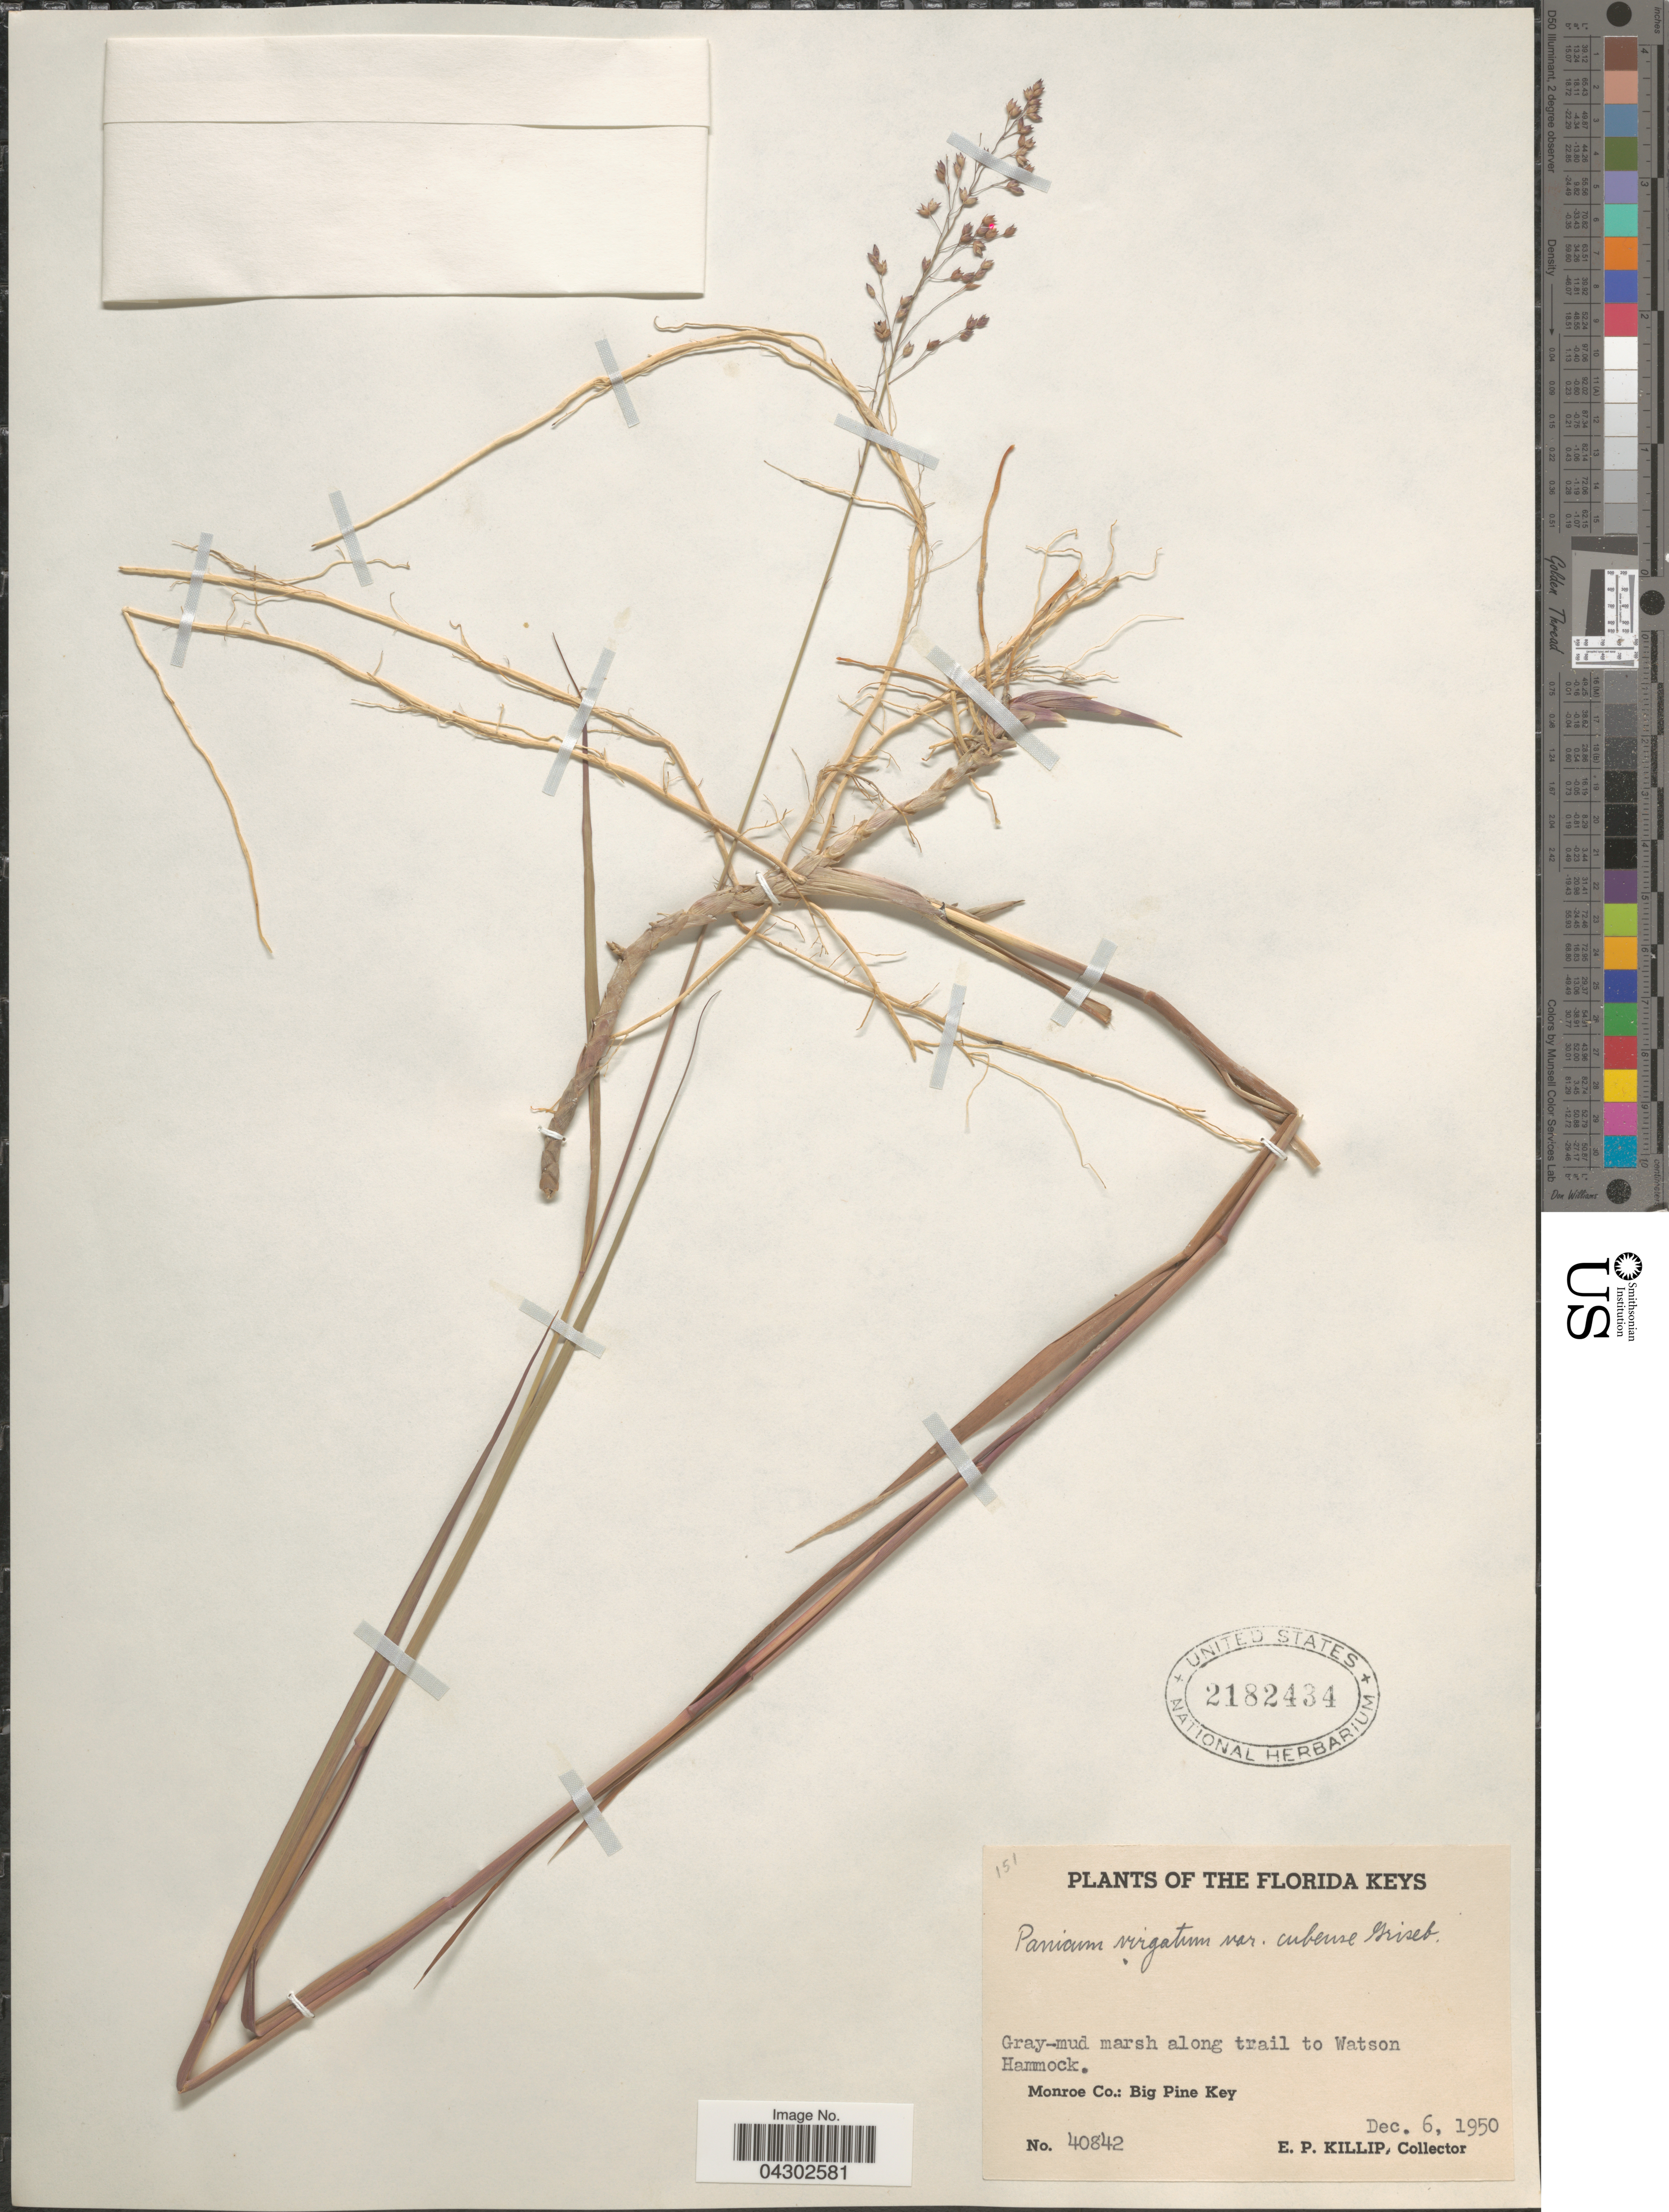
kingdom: Plantae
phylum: Tracheophyta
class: Liliopsida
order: Poales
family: Poaceae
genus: Panicum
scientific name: Panicum virgatum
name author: L.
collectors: E. P. Killip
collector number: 40842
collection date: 1950-12-06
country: United States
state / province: Florida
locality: Florida Keys. Gray-mud marsh along trail to Watson Hammock. Monroe Co.: Big Pine Key.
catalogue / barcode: US 2182434